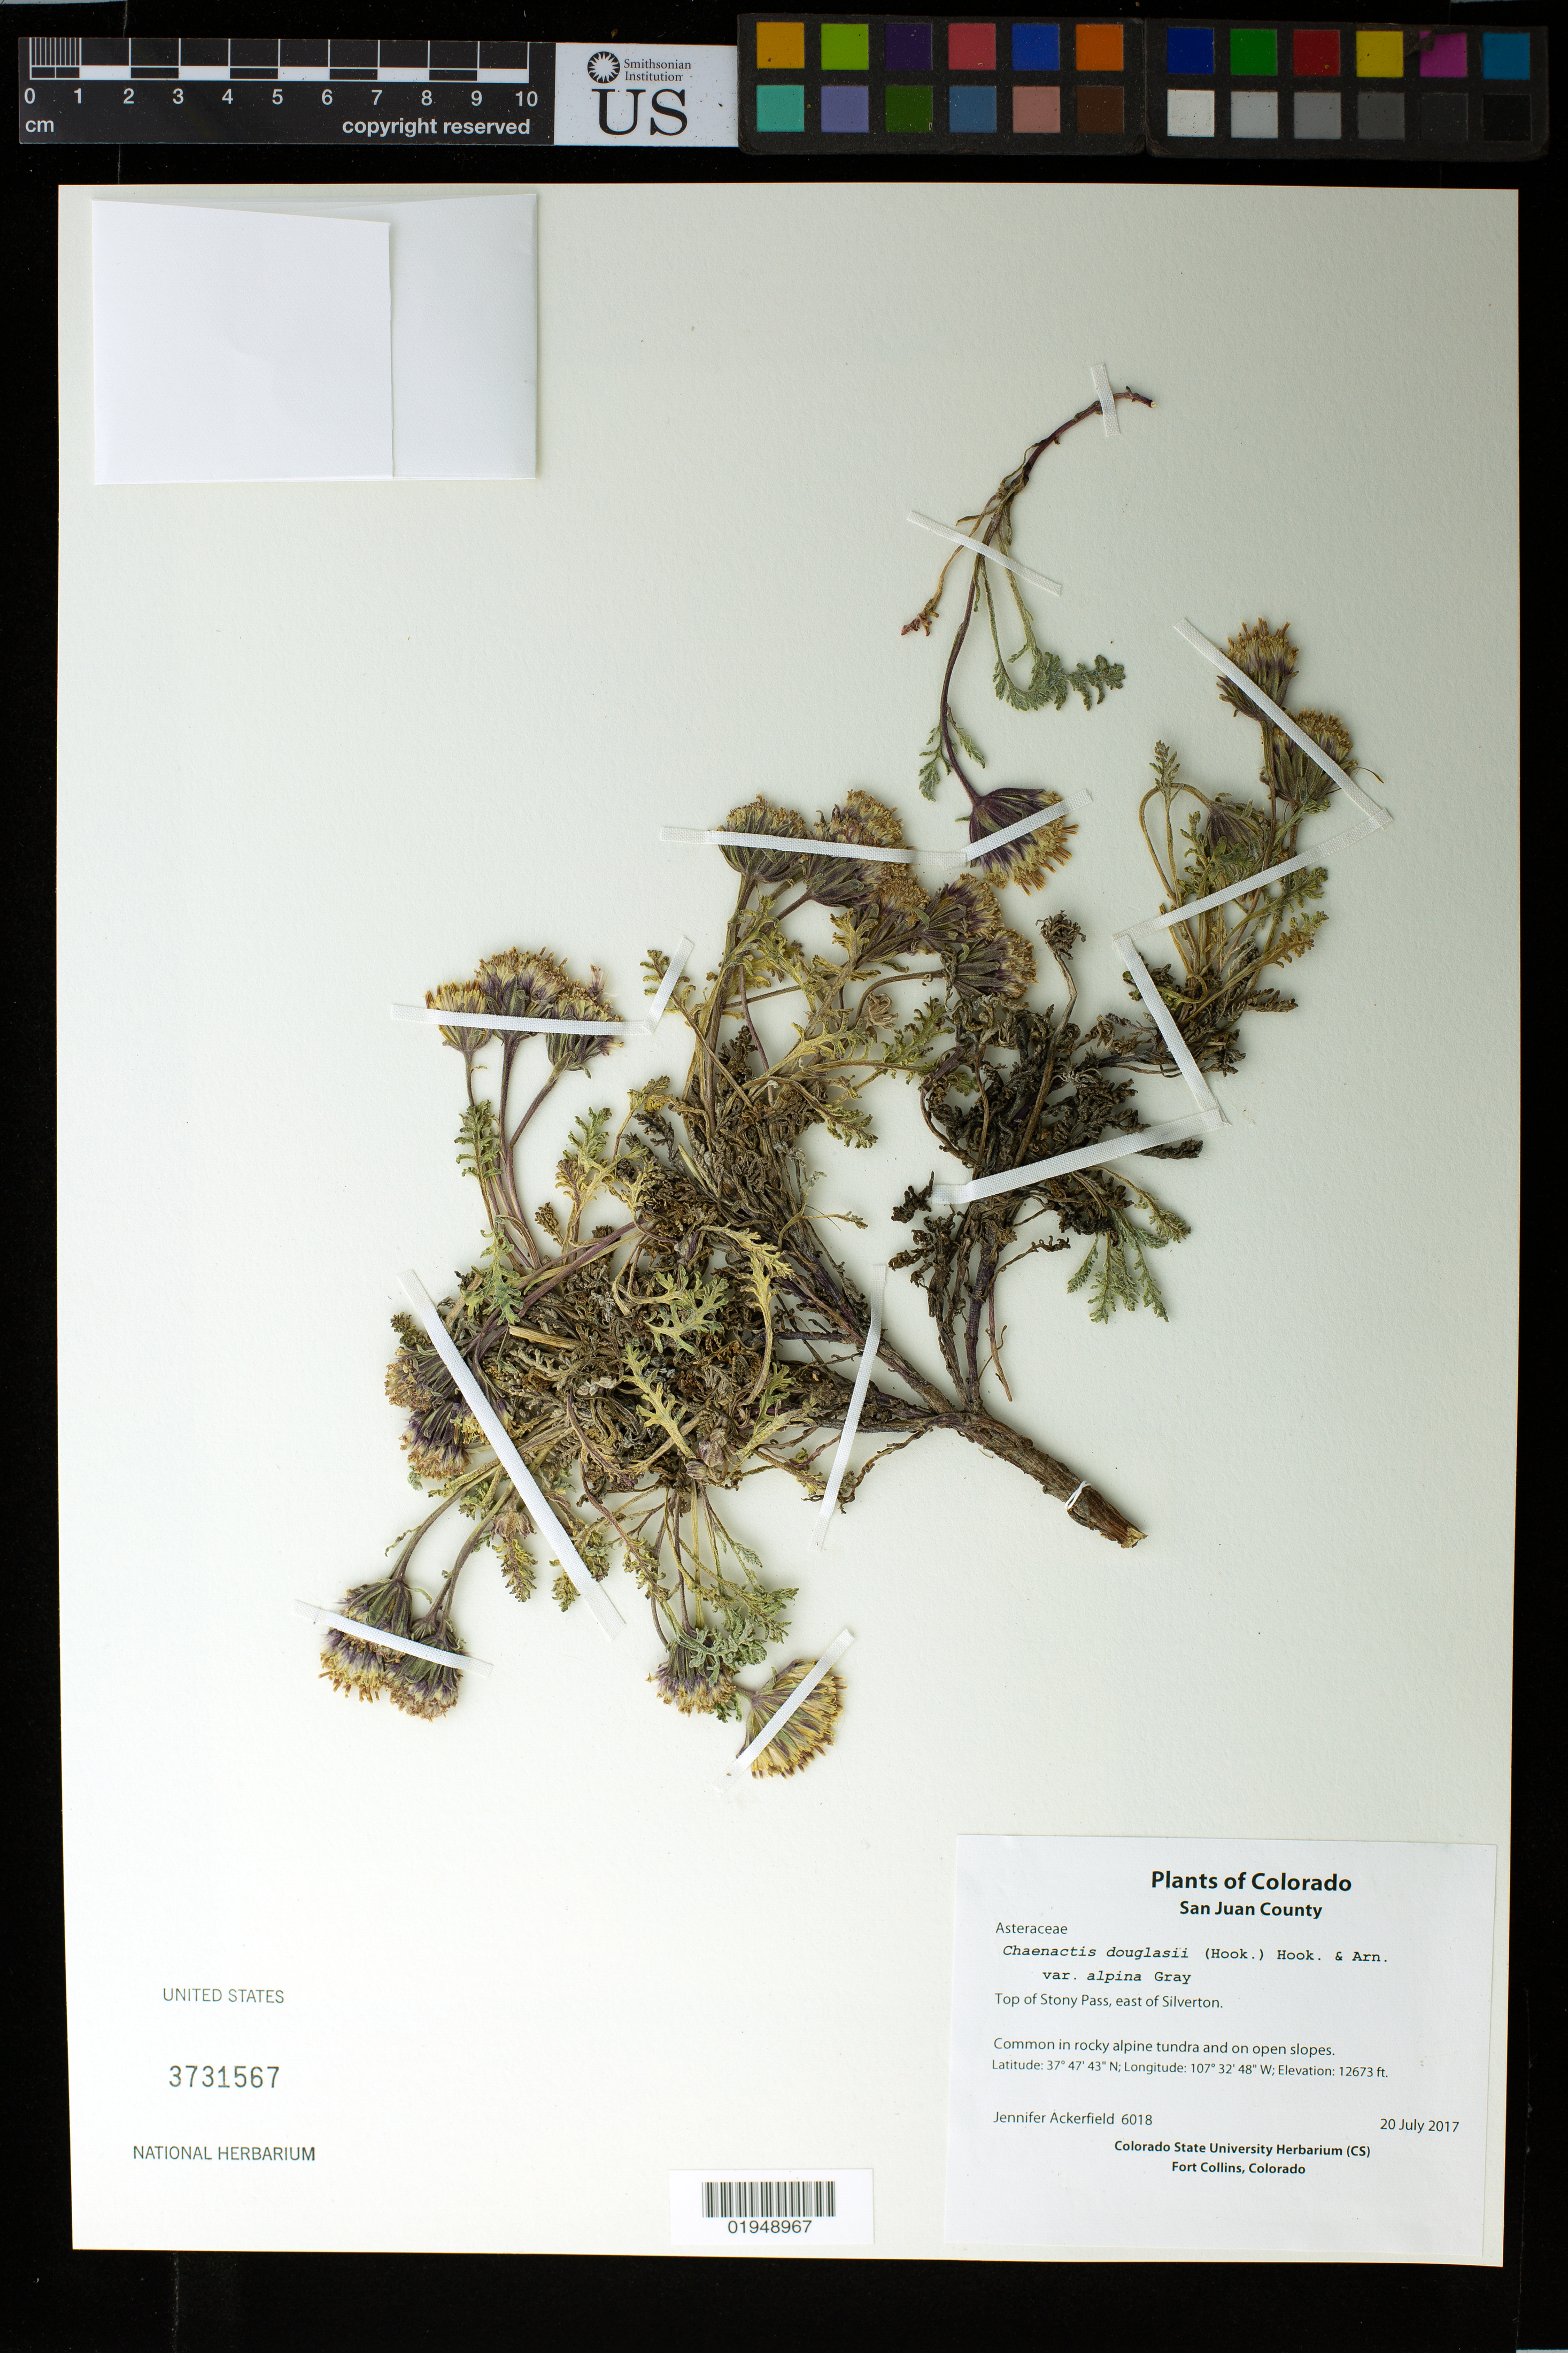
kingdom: Plantae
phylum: Tracheophyta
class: Magnoliopsida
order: Asterales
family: Asteraceae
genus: Chaenactis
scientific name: Chaenactis douglasii var. alpina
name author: A. Gray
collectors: J. Ackerfield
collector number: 6018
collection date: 2017-07-20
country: United States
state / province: Colorado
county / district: San Juan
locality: East of Silverton, top of Stony Pass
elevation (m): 3863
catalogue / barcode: US 3731567